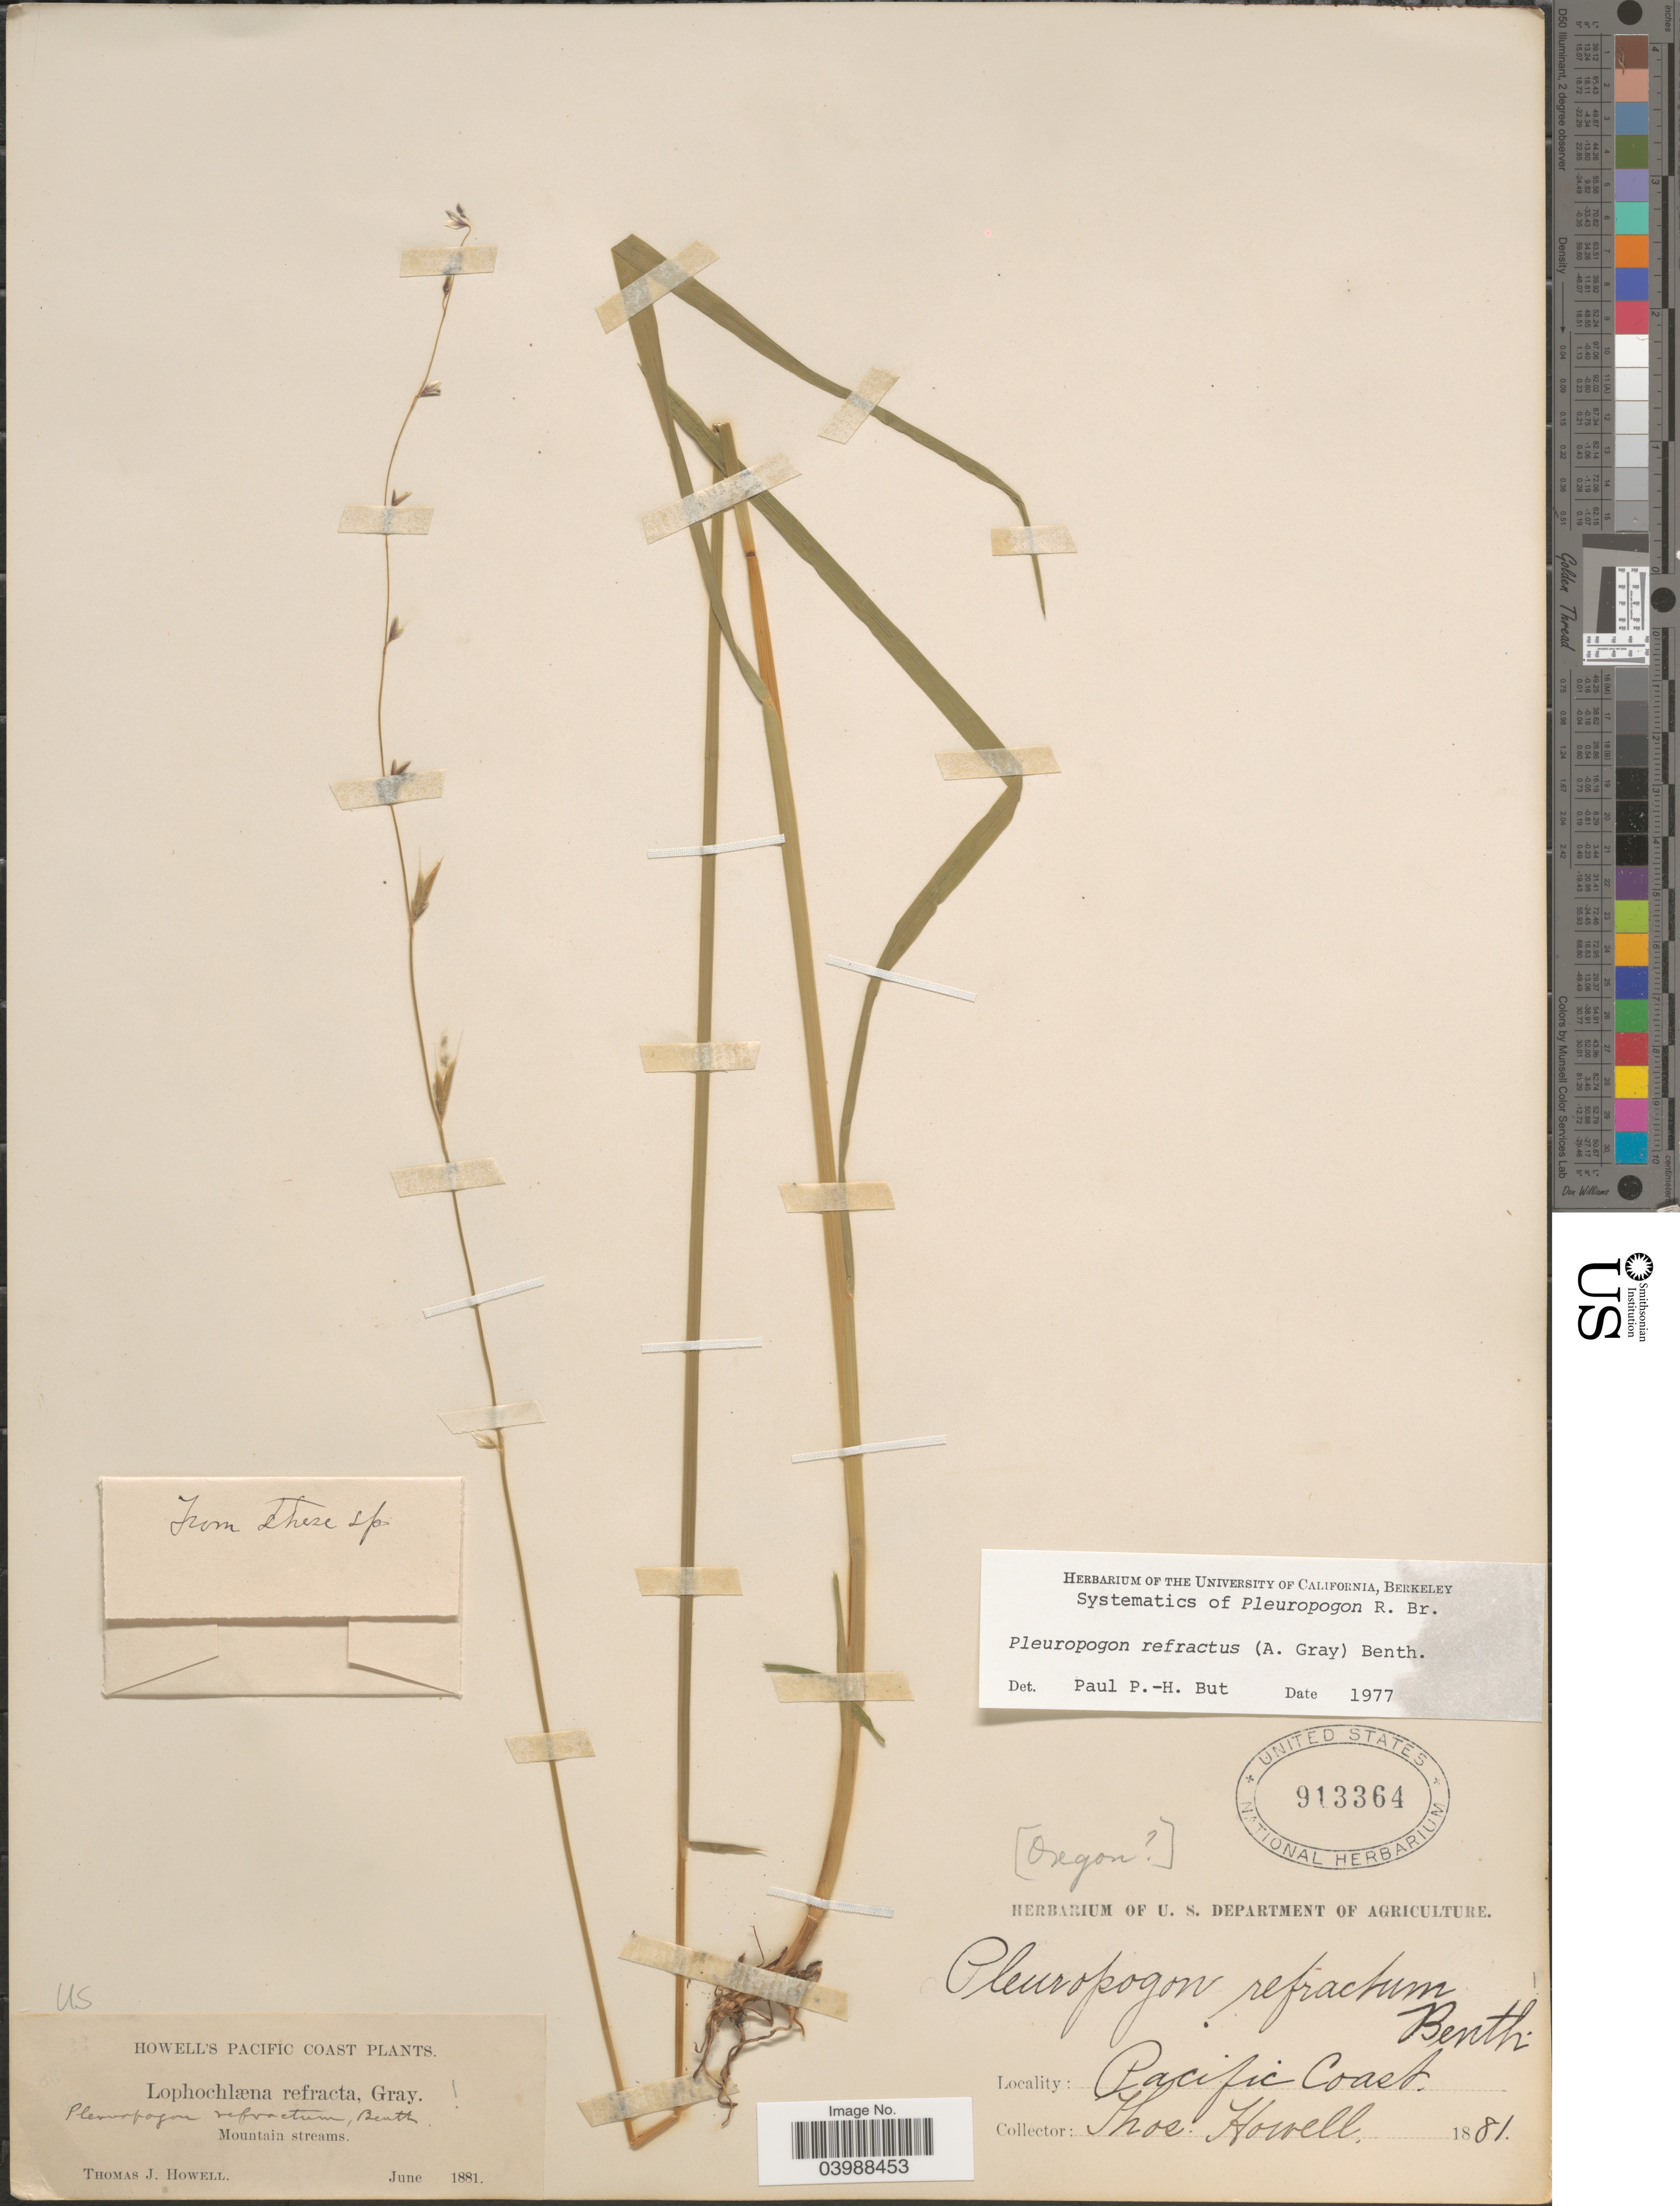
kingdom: Plantae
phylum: Tracheophyta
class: Liliopsida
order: Poales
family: Poaceae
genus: Pleuropogon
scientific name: Pleuropogon refractus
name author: (A. Gray) Benth.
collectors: T. J. Howell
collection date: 1881-06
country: United States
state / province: Oregon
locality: Pacific Coast. Mountain streams.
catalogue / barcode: US 913364